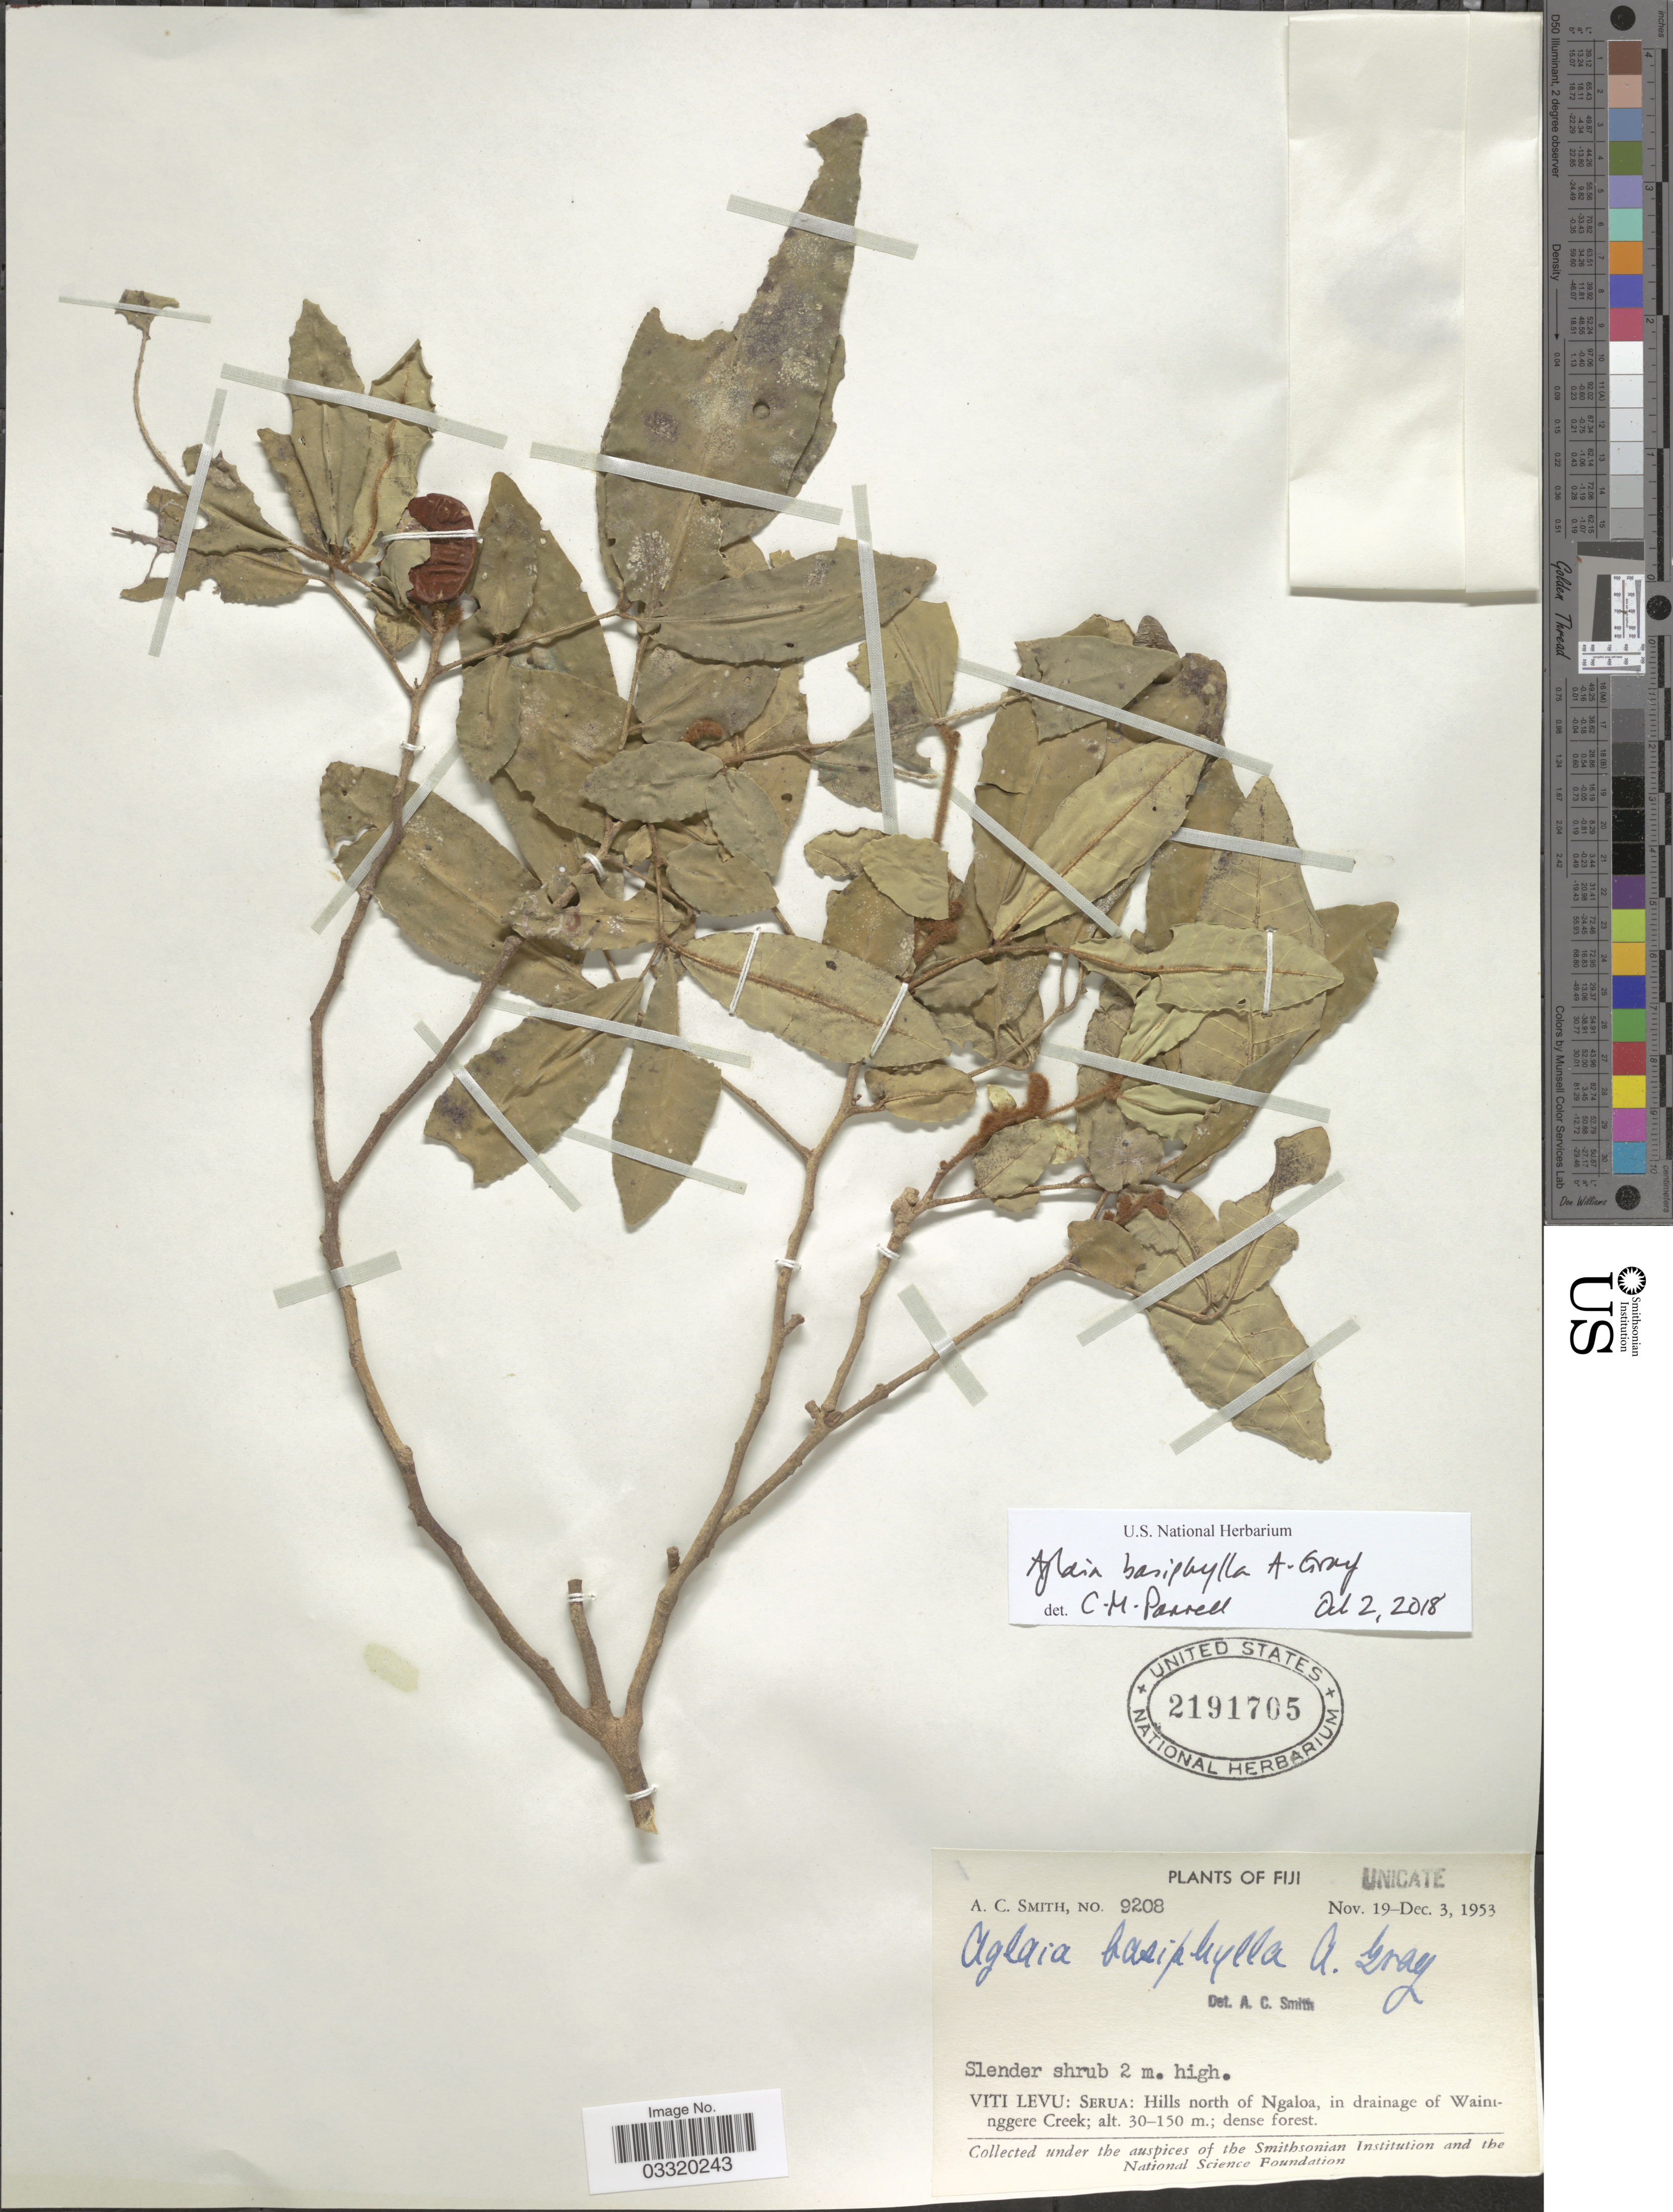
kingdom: Plantae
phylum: Tracheophyta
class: Magnoliopsida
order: Sapindales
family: Meliaceae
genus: Aglaia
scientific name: Aglaia basiphylla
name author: A. Gray in Wilkes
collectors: A. C. Smith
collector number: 9208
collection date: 1953-11-19/1953-12-03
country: Fiji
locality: Viti Levu: Serua: Hills north of Ngaloa, in drainage of Waininggere Creek.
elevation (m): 30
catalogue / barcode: US 2191705